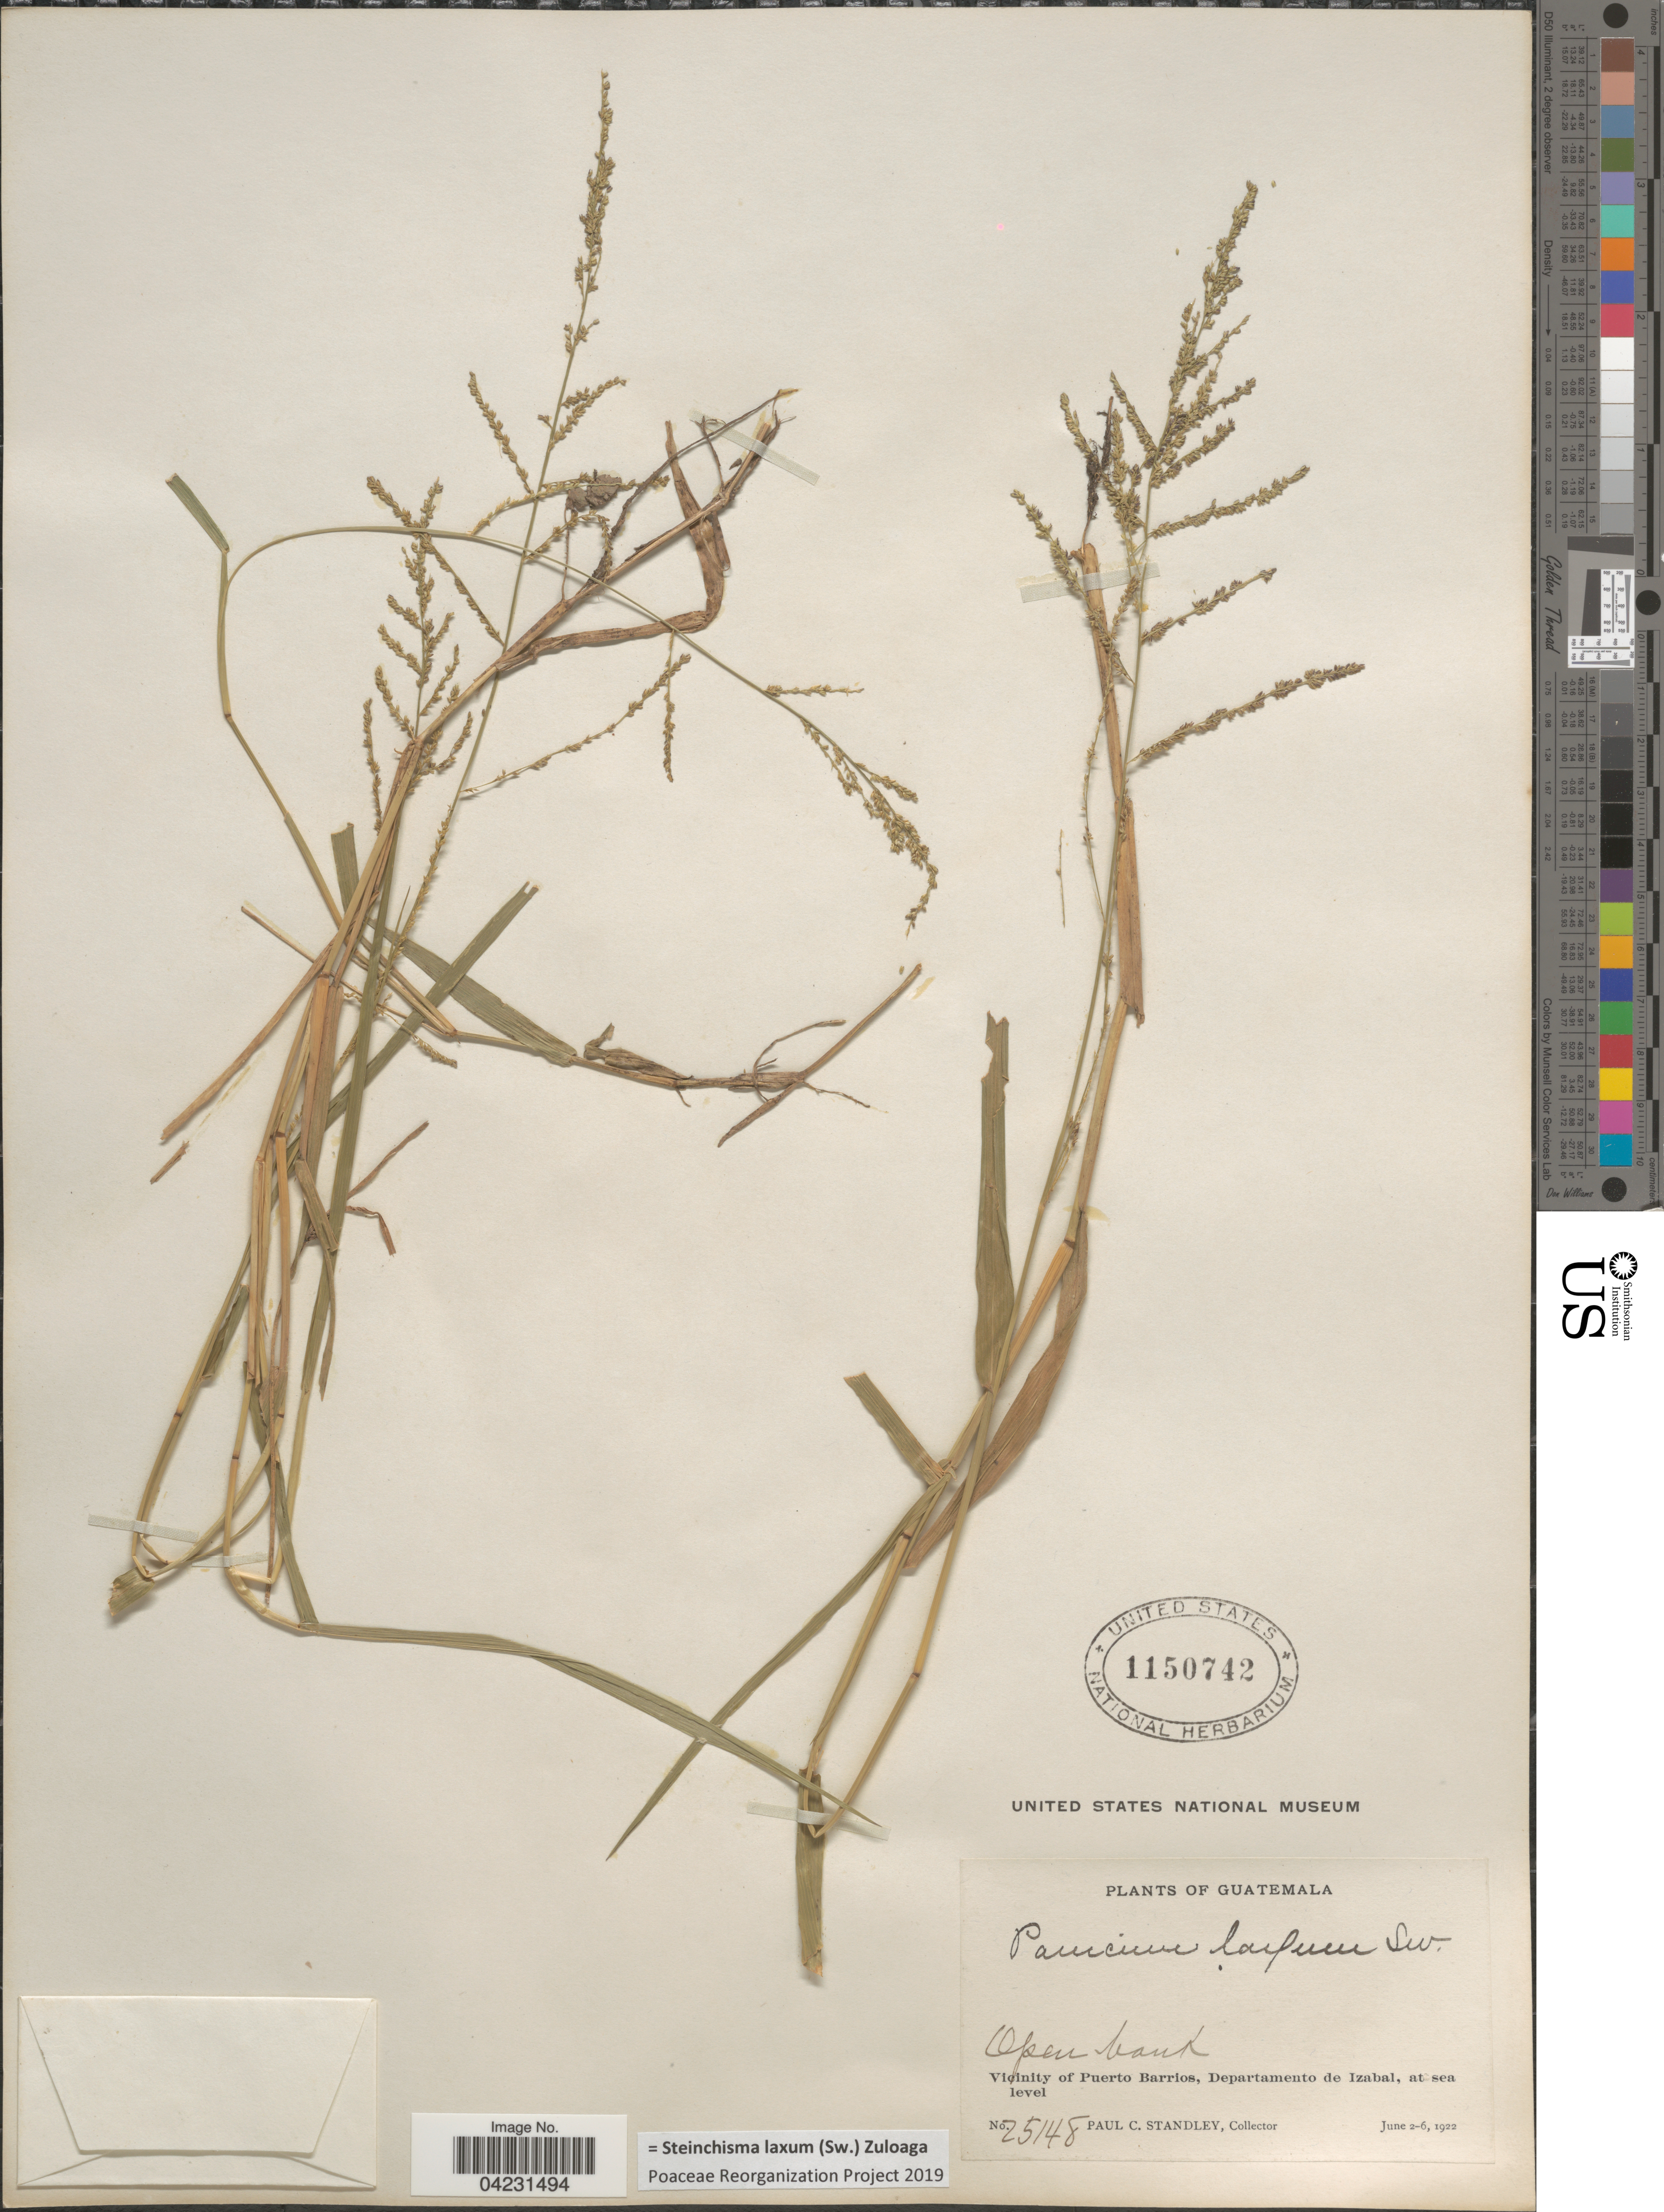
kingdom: Plantae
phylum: Tracheophyta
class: Liliopsida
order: Poales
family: Poaceae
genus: Steinchisma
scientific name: Steinchisma laxum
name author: (Sw.) Zuloaga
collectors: P. C. Standley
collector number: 25148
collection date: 1922-06-02/1922-06-06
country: Guatemala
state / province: Izabal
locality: Vicinity of Puerto Barrios, Departamento de Izabel.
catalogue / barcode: US 1150742